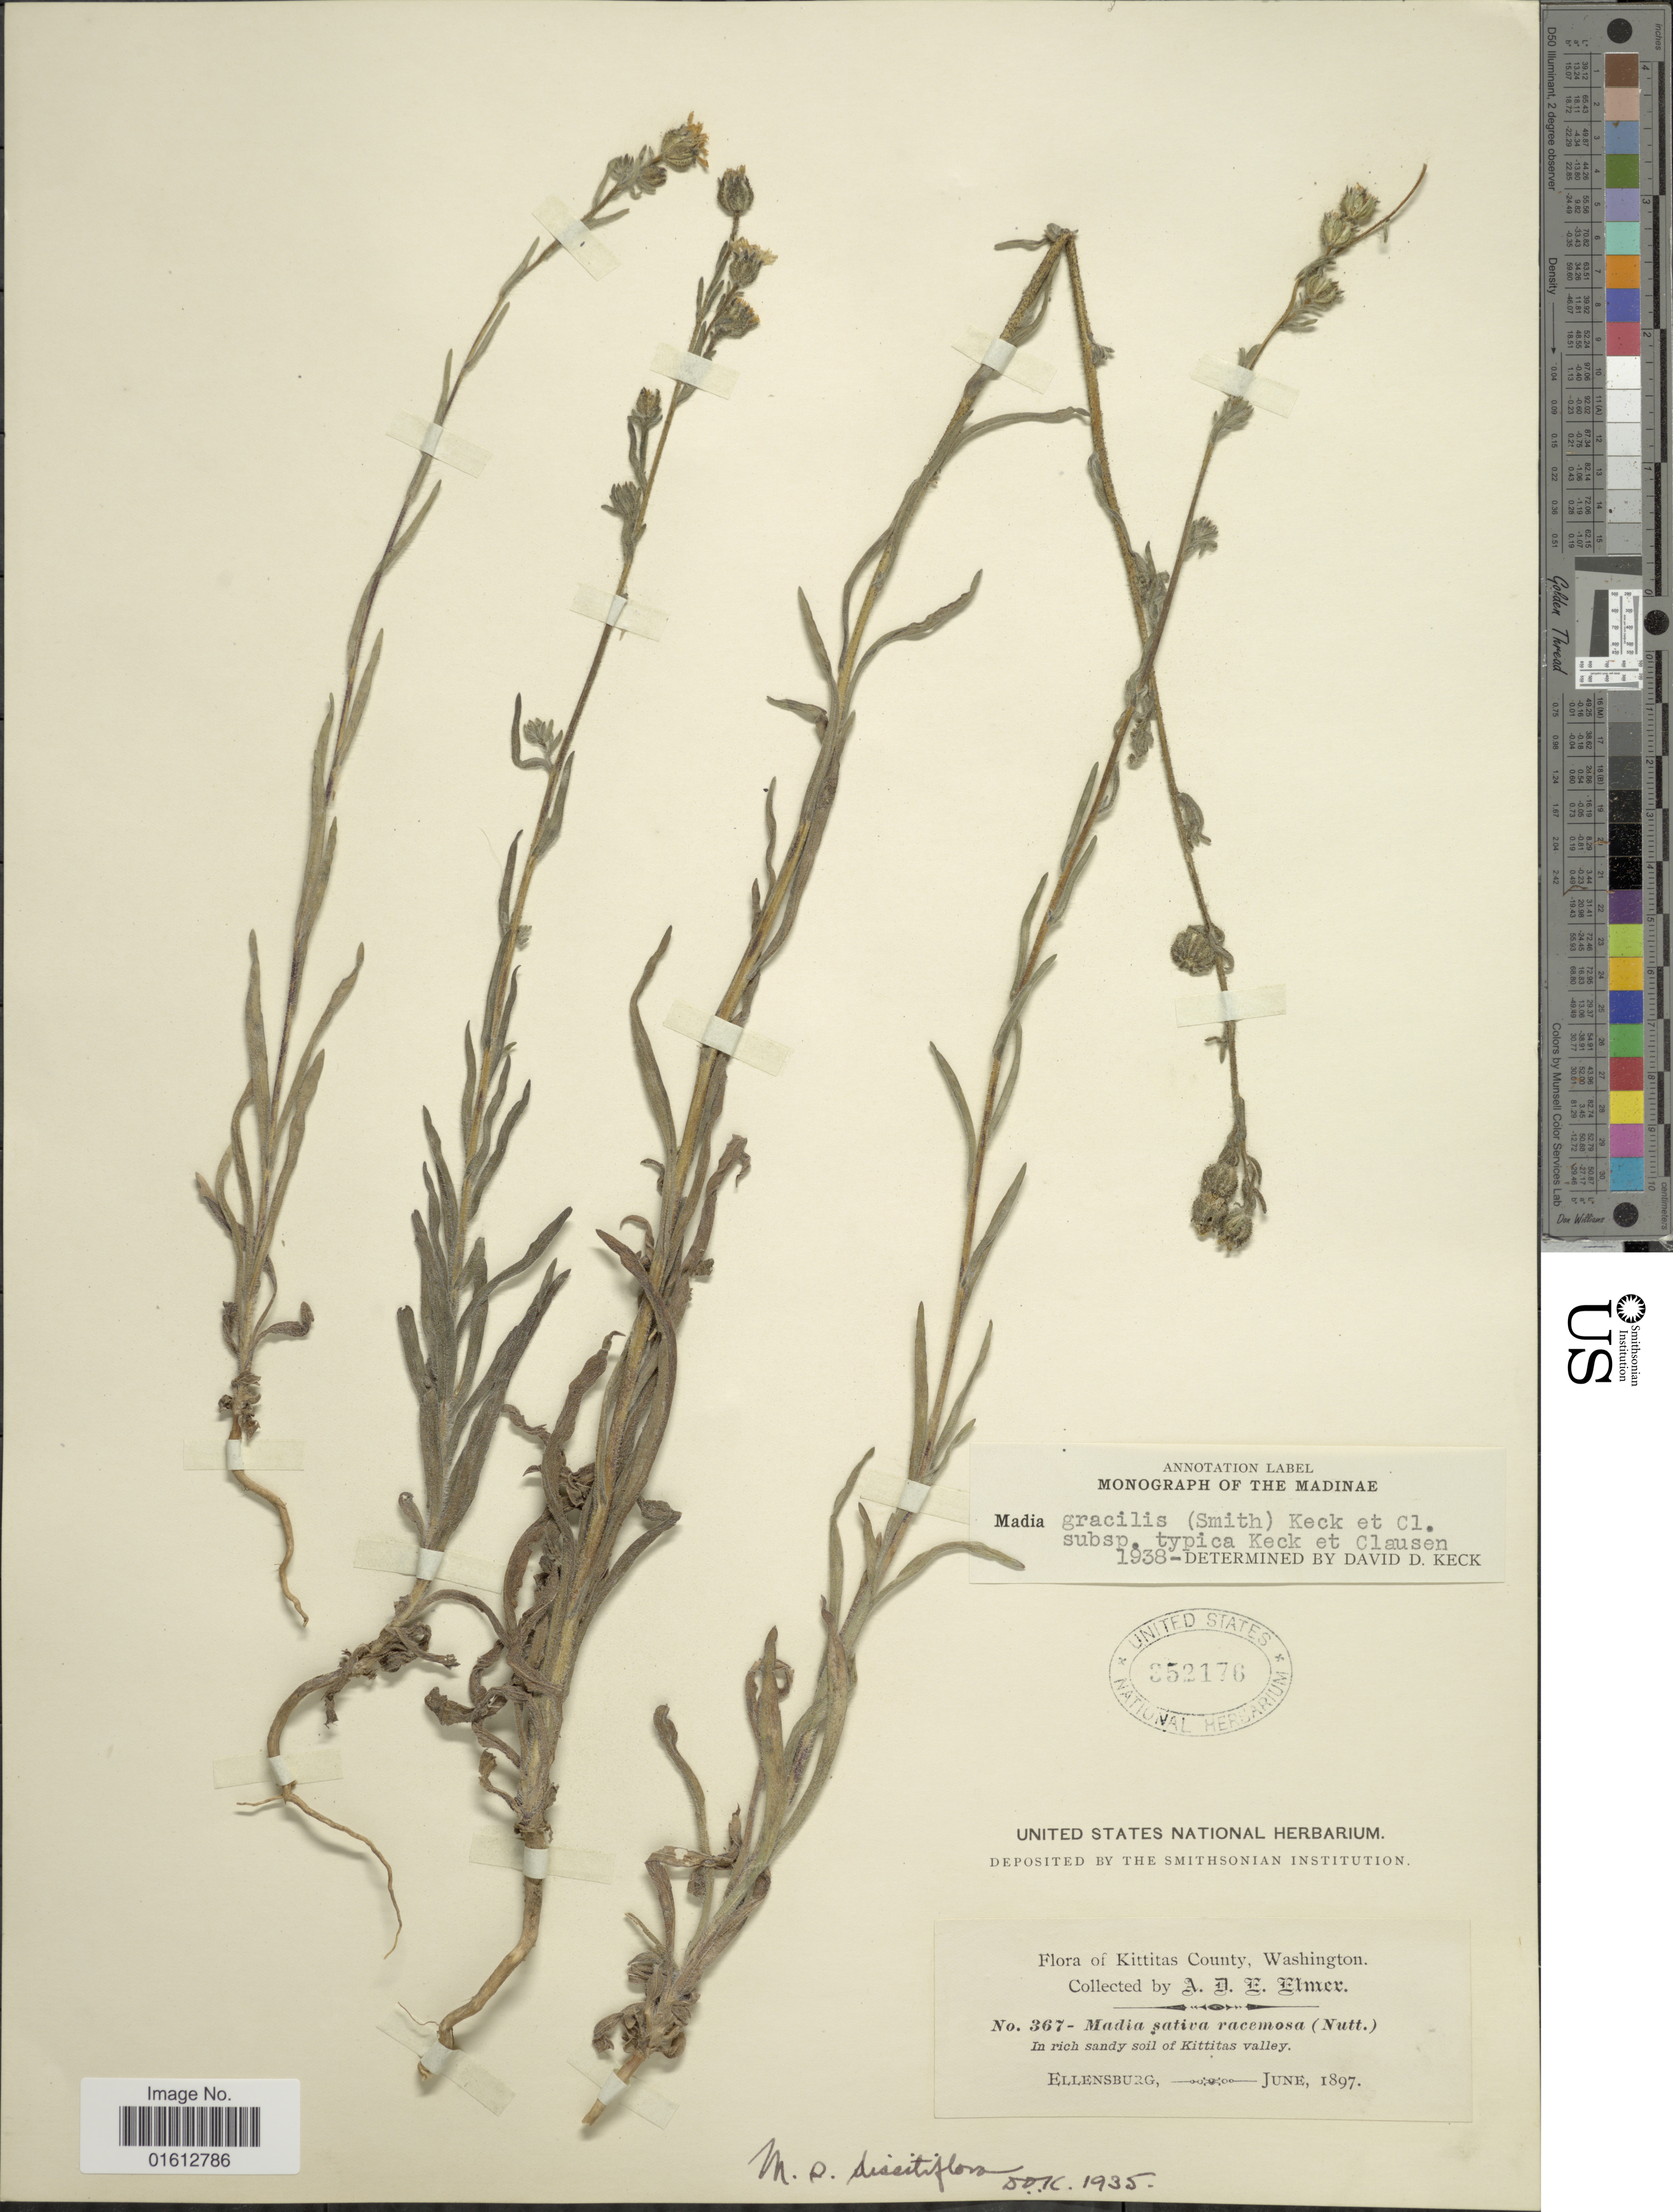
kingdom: Plantae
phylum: Tracheophyta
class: Magnoliopsida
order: Asterales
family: Asteraceae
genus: Madia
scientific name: Madia gracilis subsp. gracilis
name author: (Sm.) D.D. Keck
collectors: A. D. E. Elmer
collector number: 367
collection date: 1897-06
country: United States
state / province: Washington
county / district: Kittitas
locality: Washington, Kittitas County, in rich sandy soil of Kittitas Valley, Ellensburg.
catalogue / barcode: US 352176